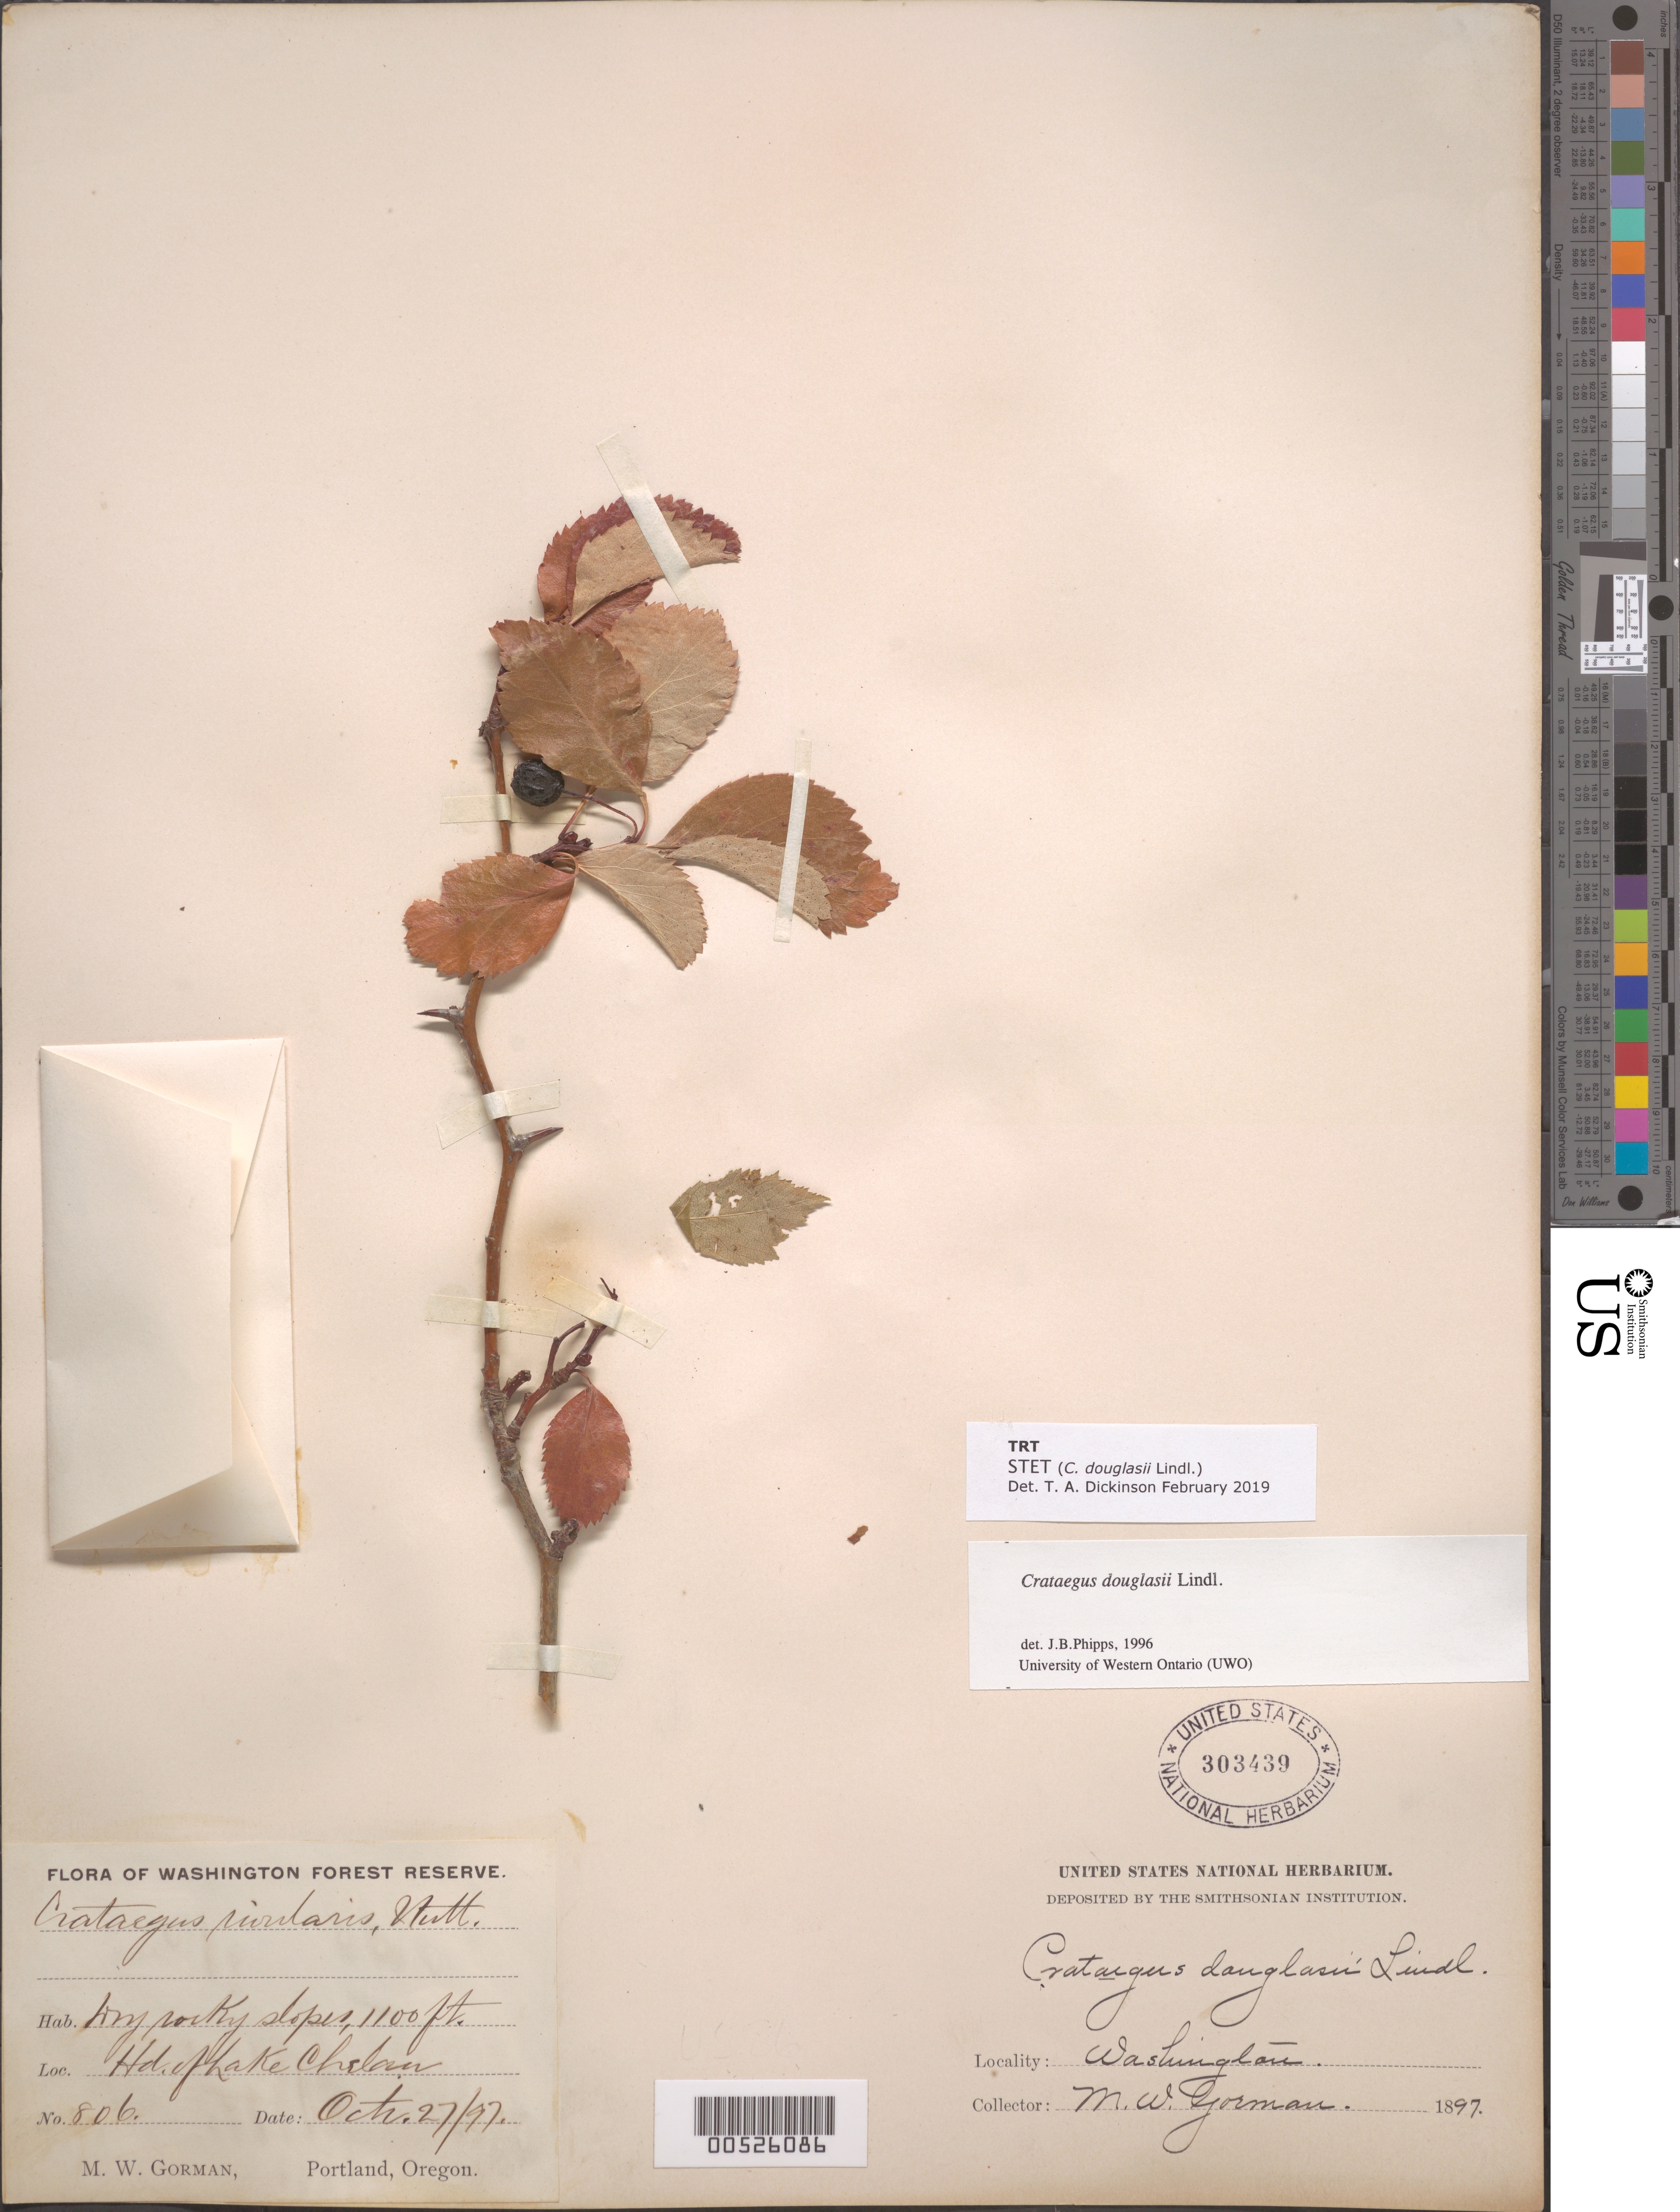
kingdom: Plantae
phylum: Tracheophyta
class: Magnoliopsida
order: Rosales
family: Rosaceae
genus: Crataegus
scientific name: Crataegus douglasii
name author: Lindl.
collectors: M. W. Gorman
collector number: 806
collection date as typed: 27 Oct 1997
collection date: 1997-10-27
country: United States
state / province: Washington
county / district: Chelan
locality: Hd of Lake Chelan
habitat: Dry Rocky slopes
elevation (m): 344.4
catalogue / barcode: US 303439